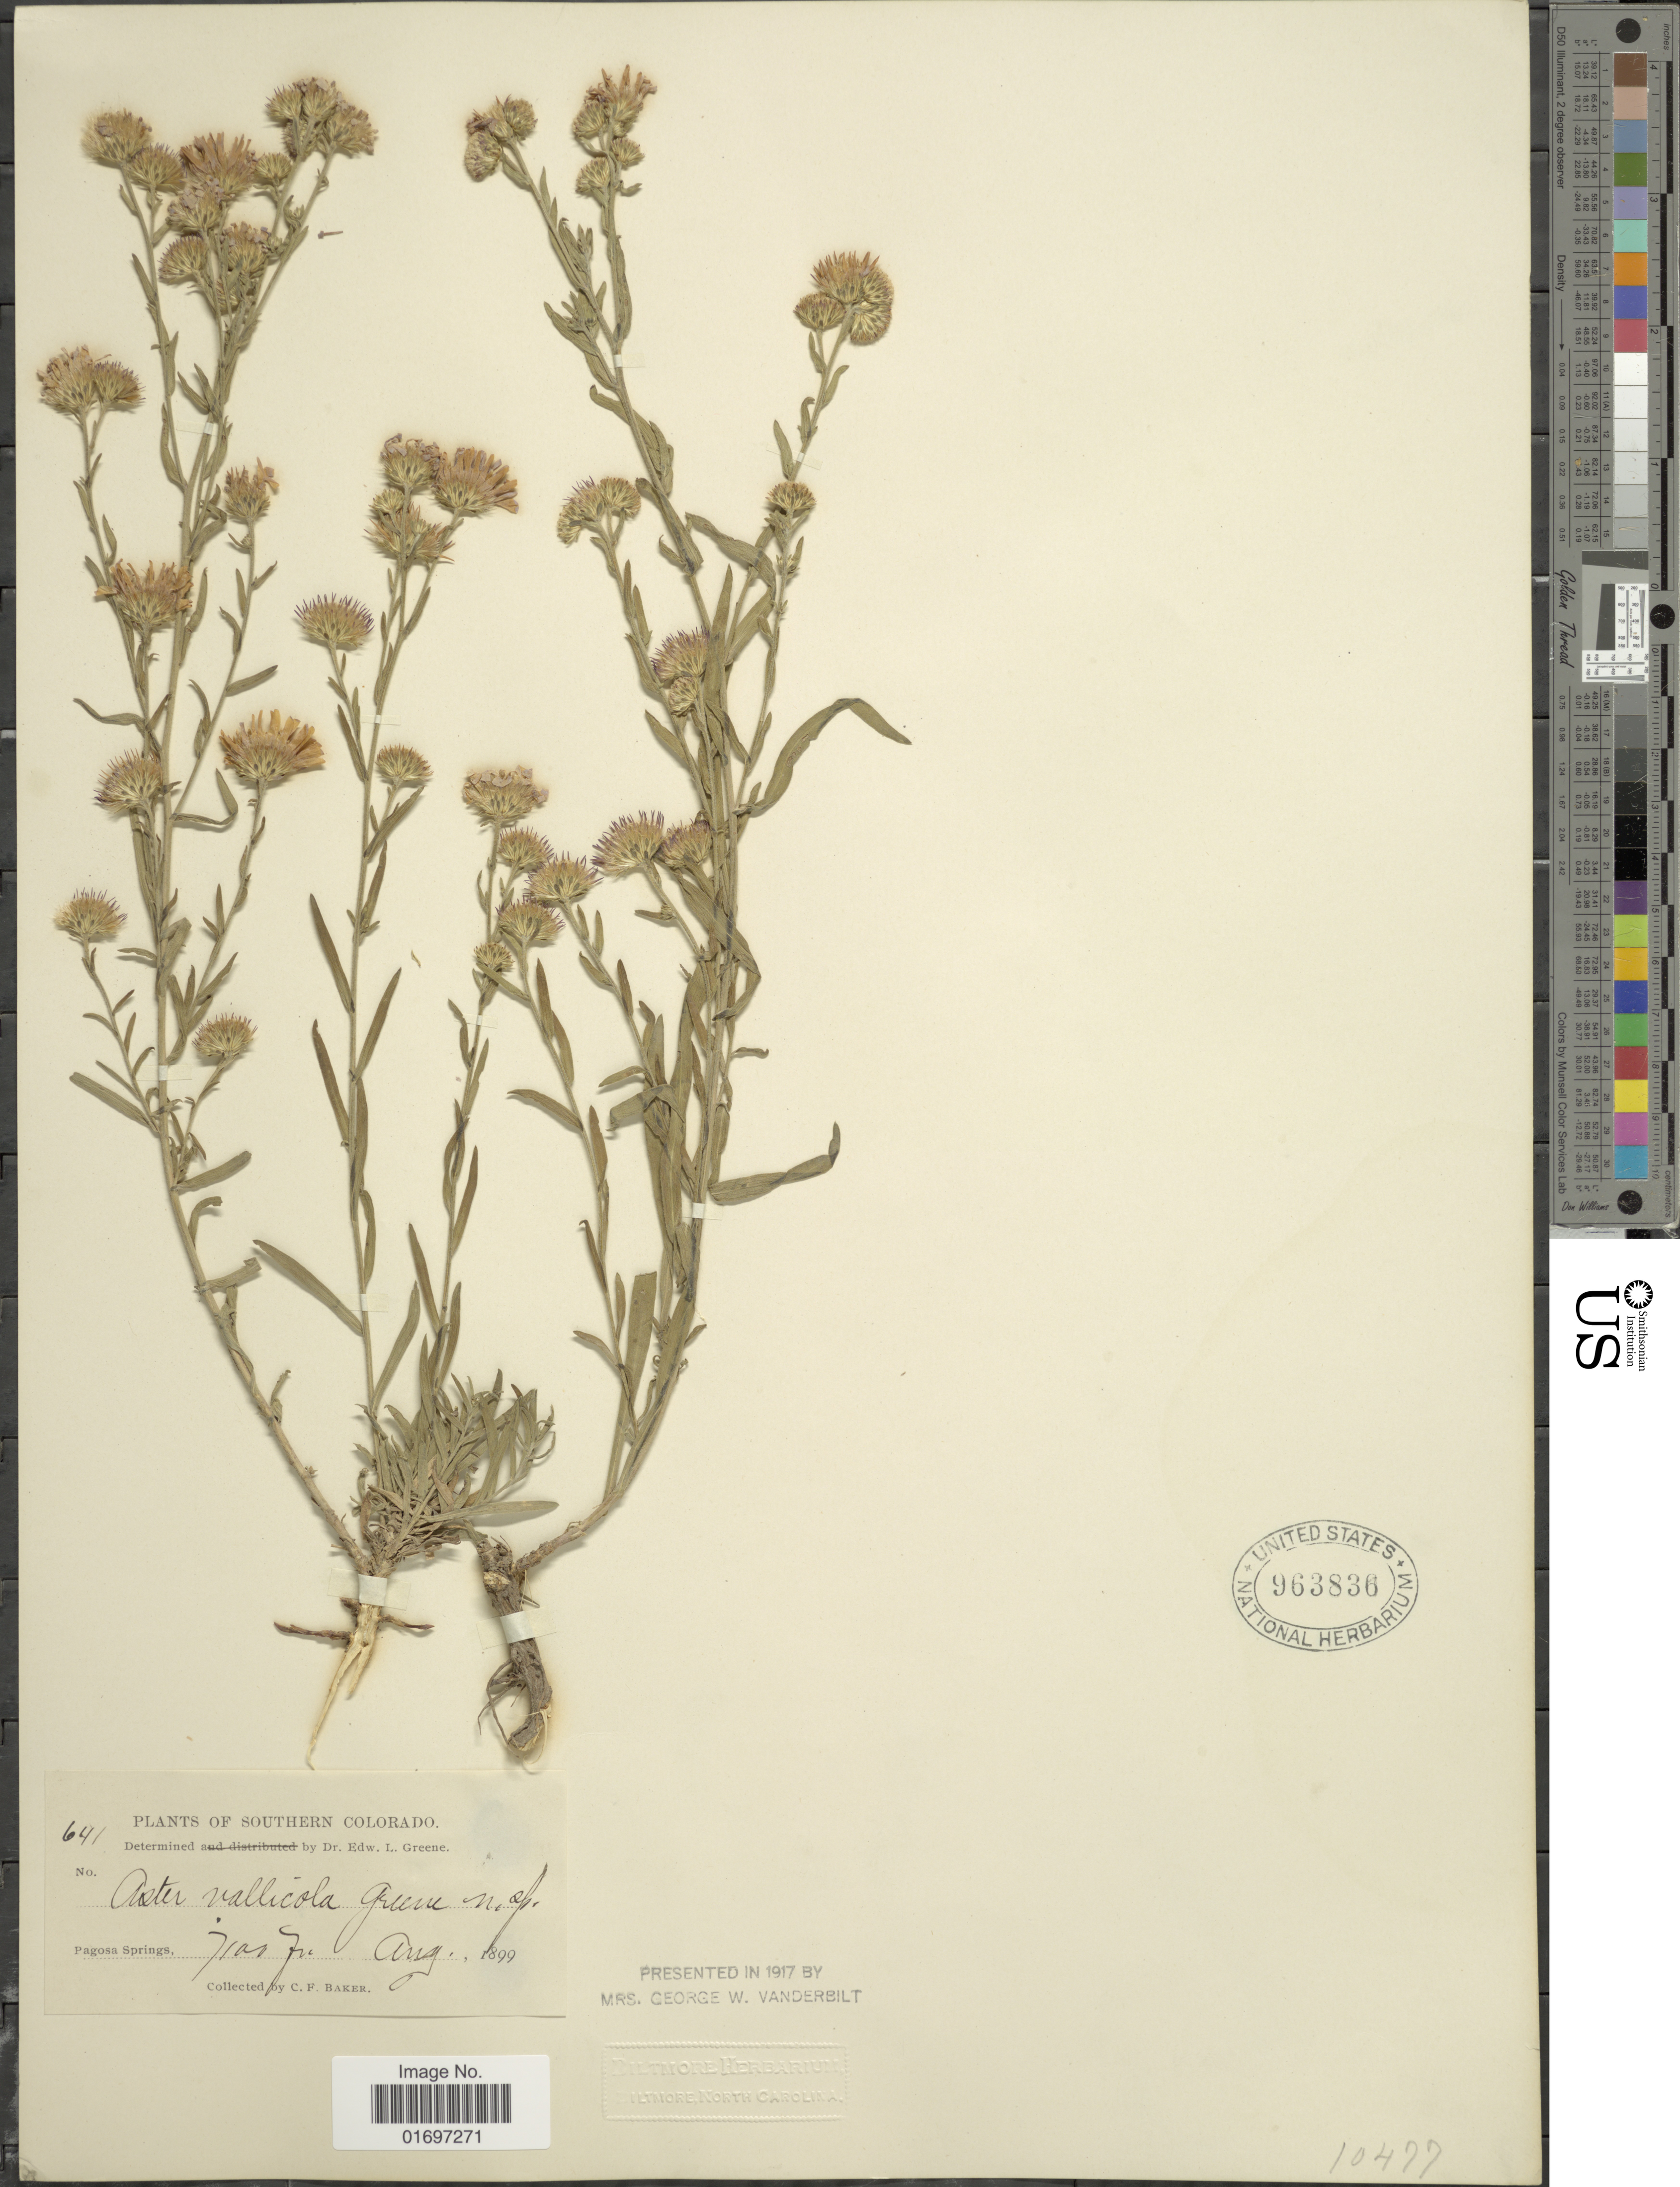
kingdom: Plantae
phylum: Tracheophyta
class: Magnoliopsida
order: Asterales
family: Asteraceae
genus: Symphyotrichum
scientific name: Symphyotrichum ascendens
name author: (Lindl.) G.L. Nesom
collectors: C. F. Baker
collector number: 641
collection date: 1899-08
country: United States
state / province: Colorado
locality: Southern Colorado. Pagosa Springs.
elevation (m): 2164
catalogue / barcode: US 963836